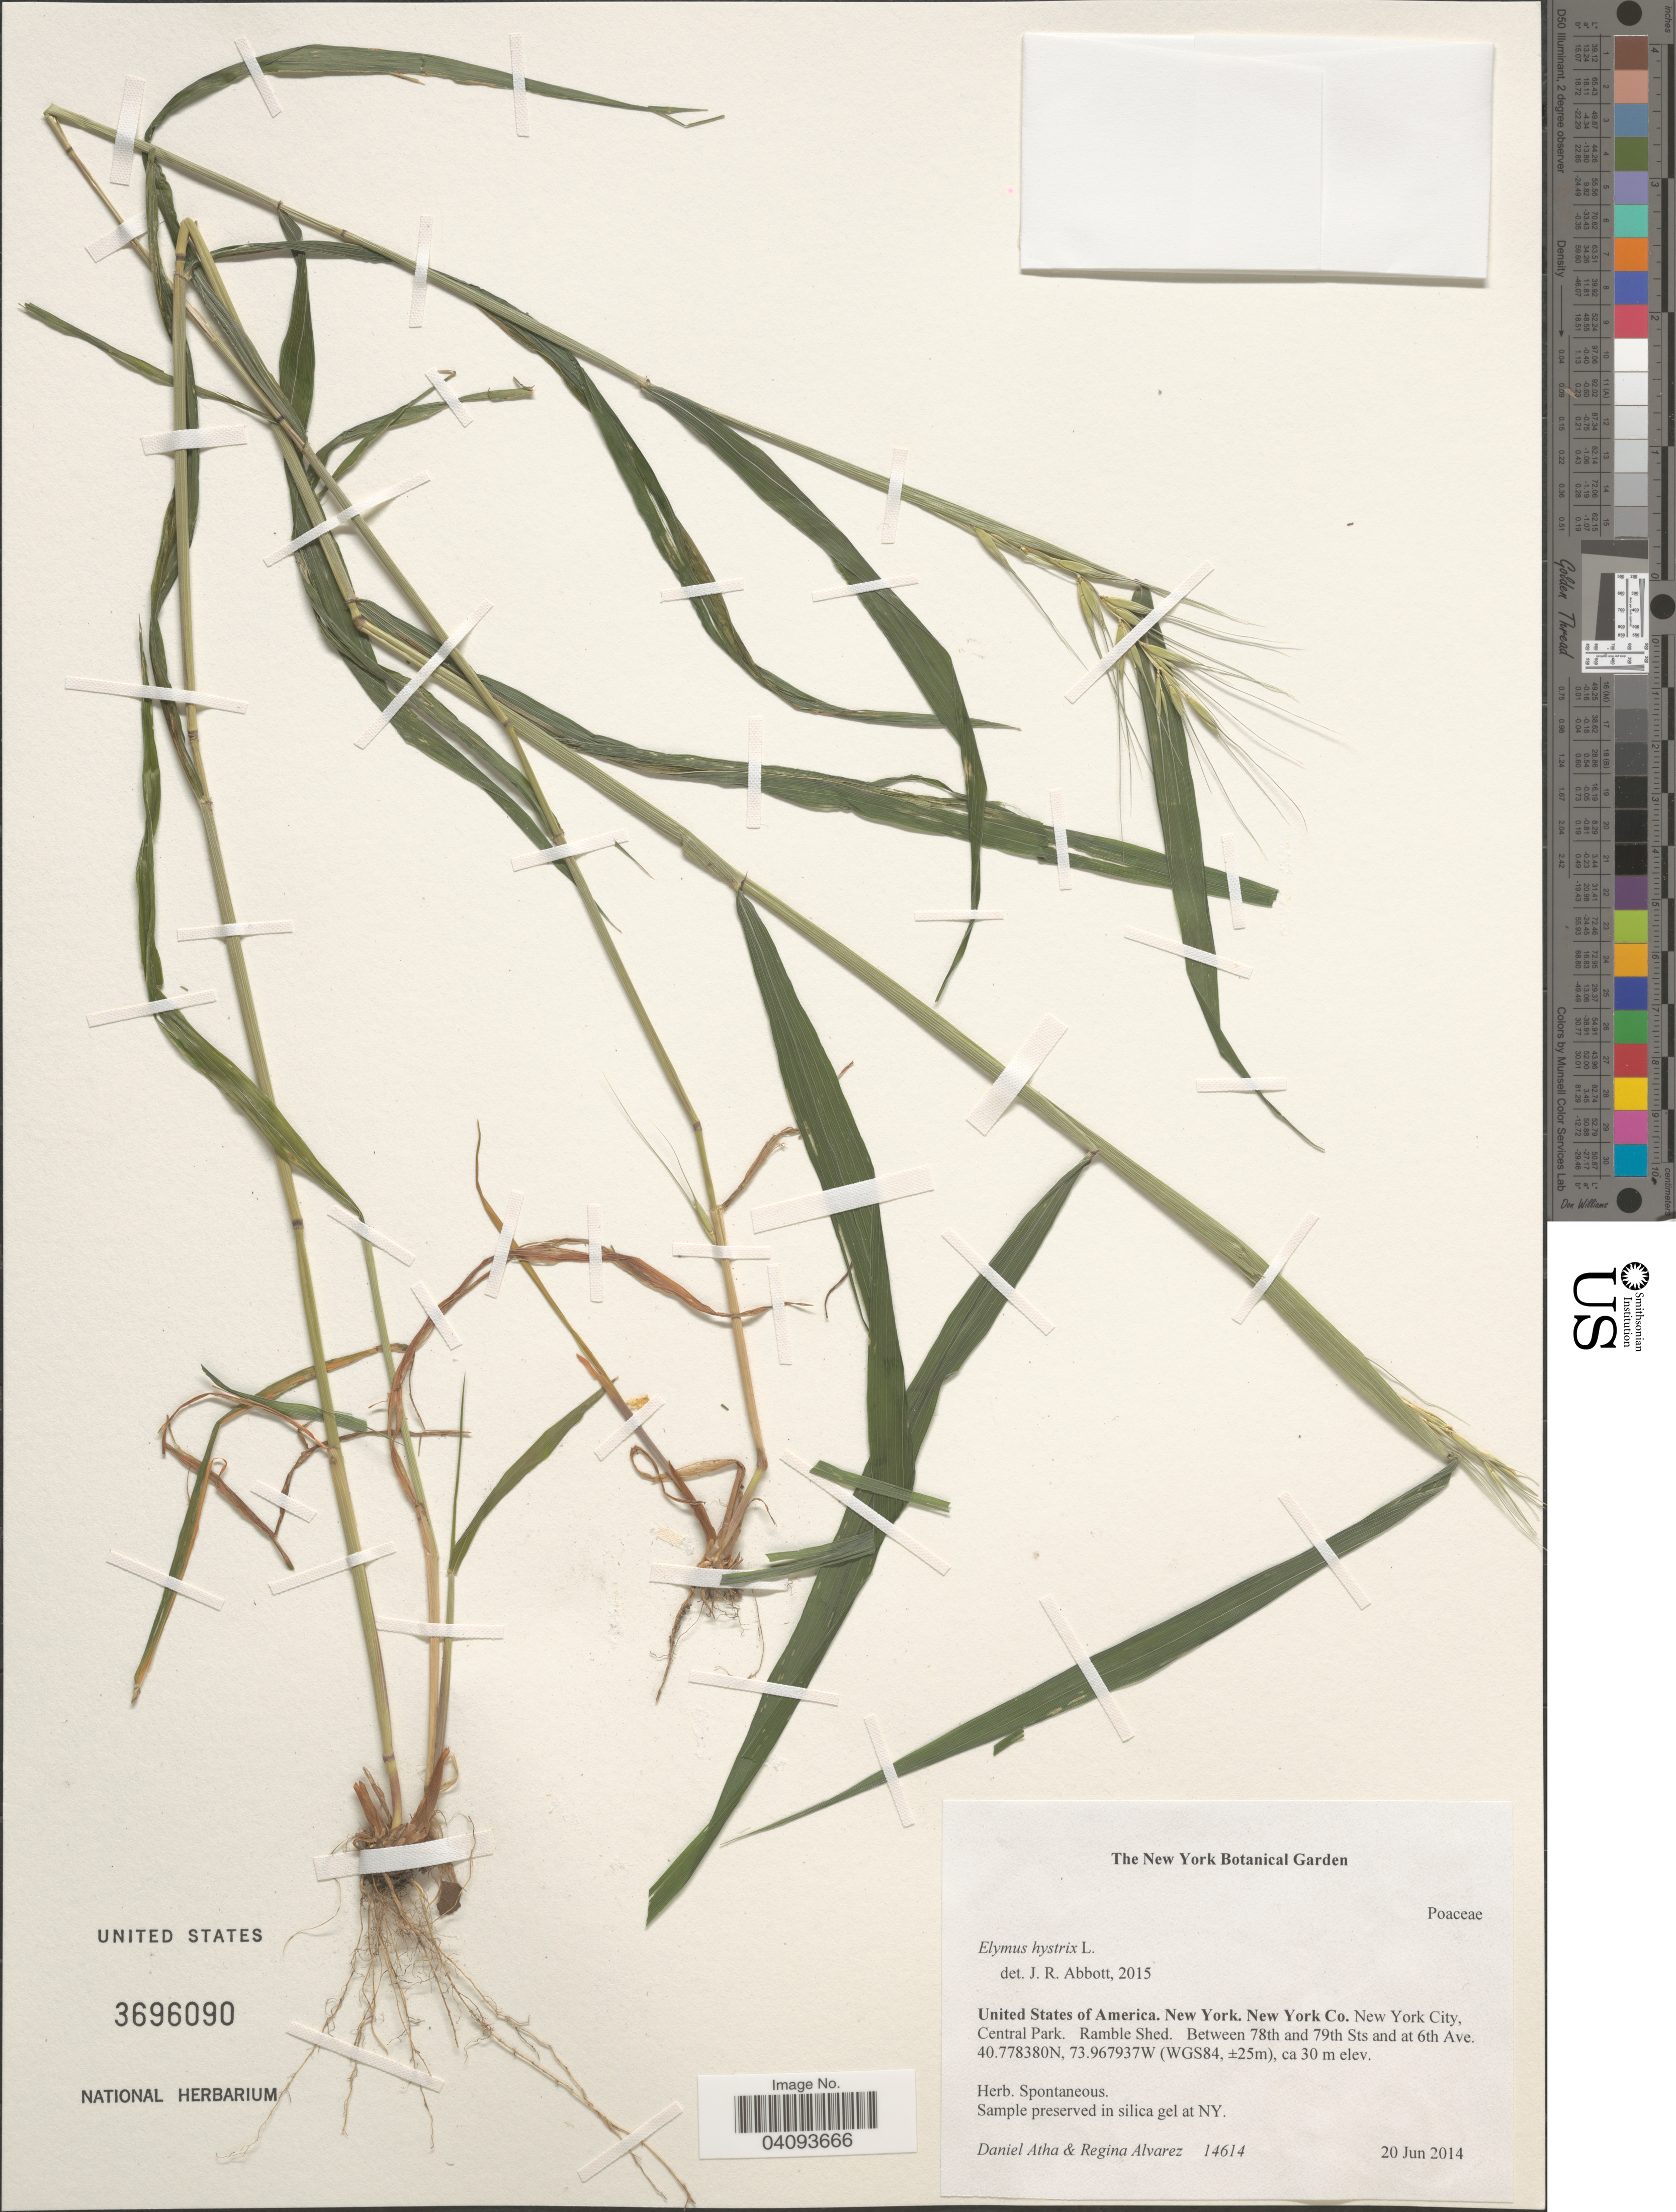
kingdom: Plantae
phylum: Tracheophyta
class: Liliopsida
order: Poales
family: Poaceae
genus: Elymus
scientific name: Elymus hystrix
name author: L.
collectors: D. Atha & R. Álvarez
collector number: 14614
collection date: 2014-06-20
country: United States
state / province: New York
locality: New York Co. New York City, Central Park. Ramble Shed. Between 78th and 79th Sts and at 6th Ave. (WGS84).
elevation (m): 30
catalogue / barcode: US 3696090